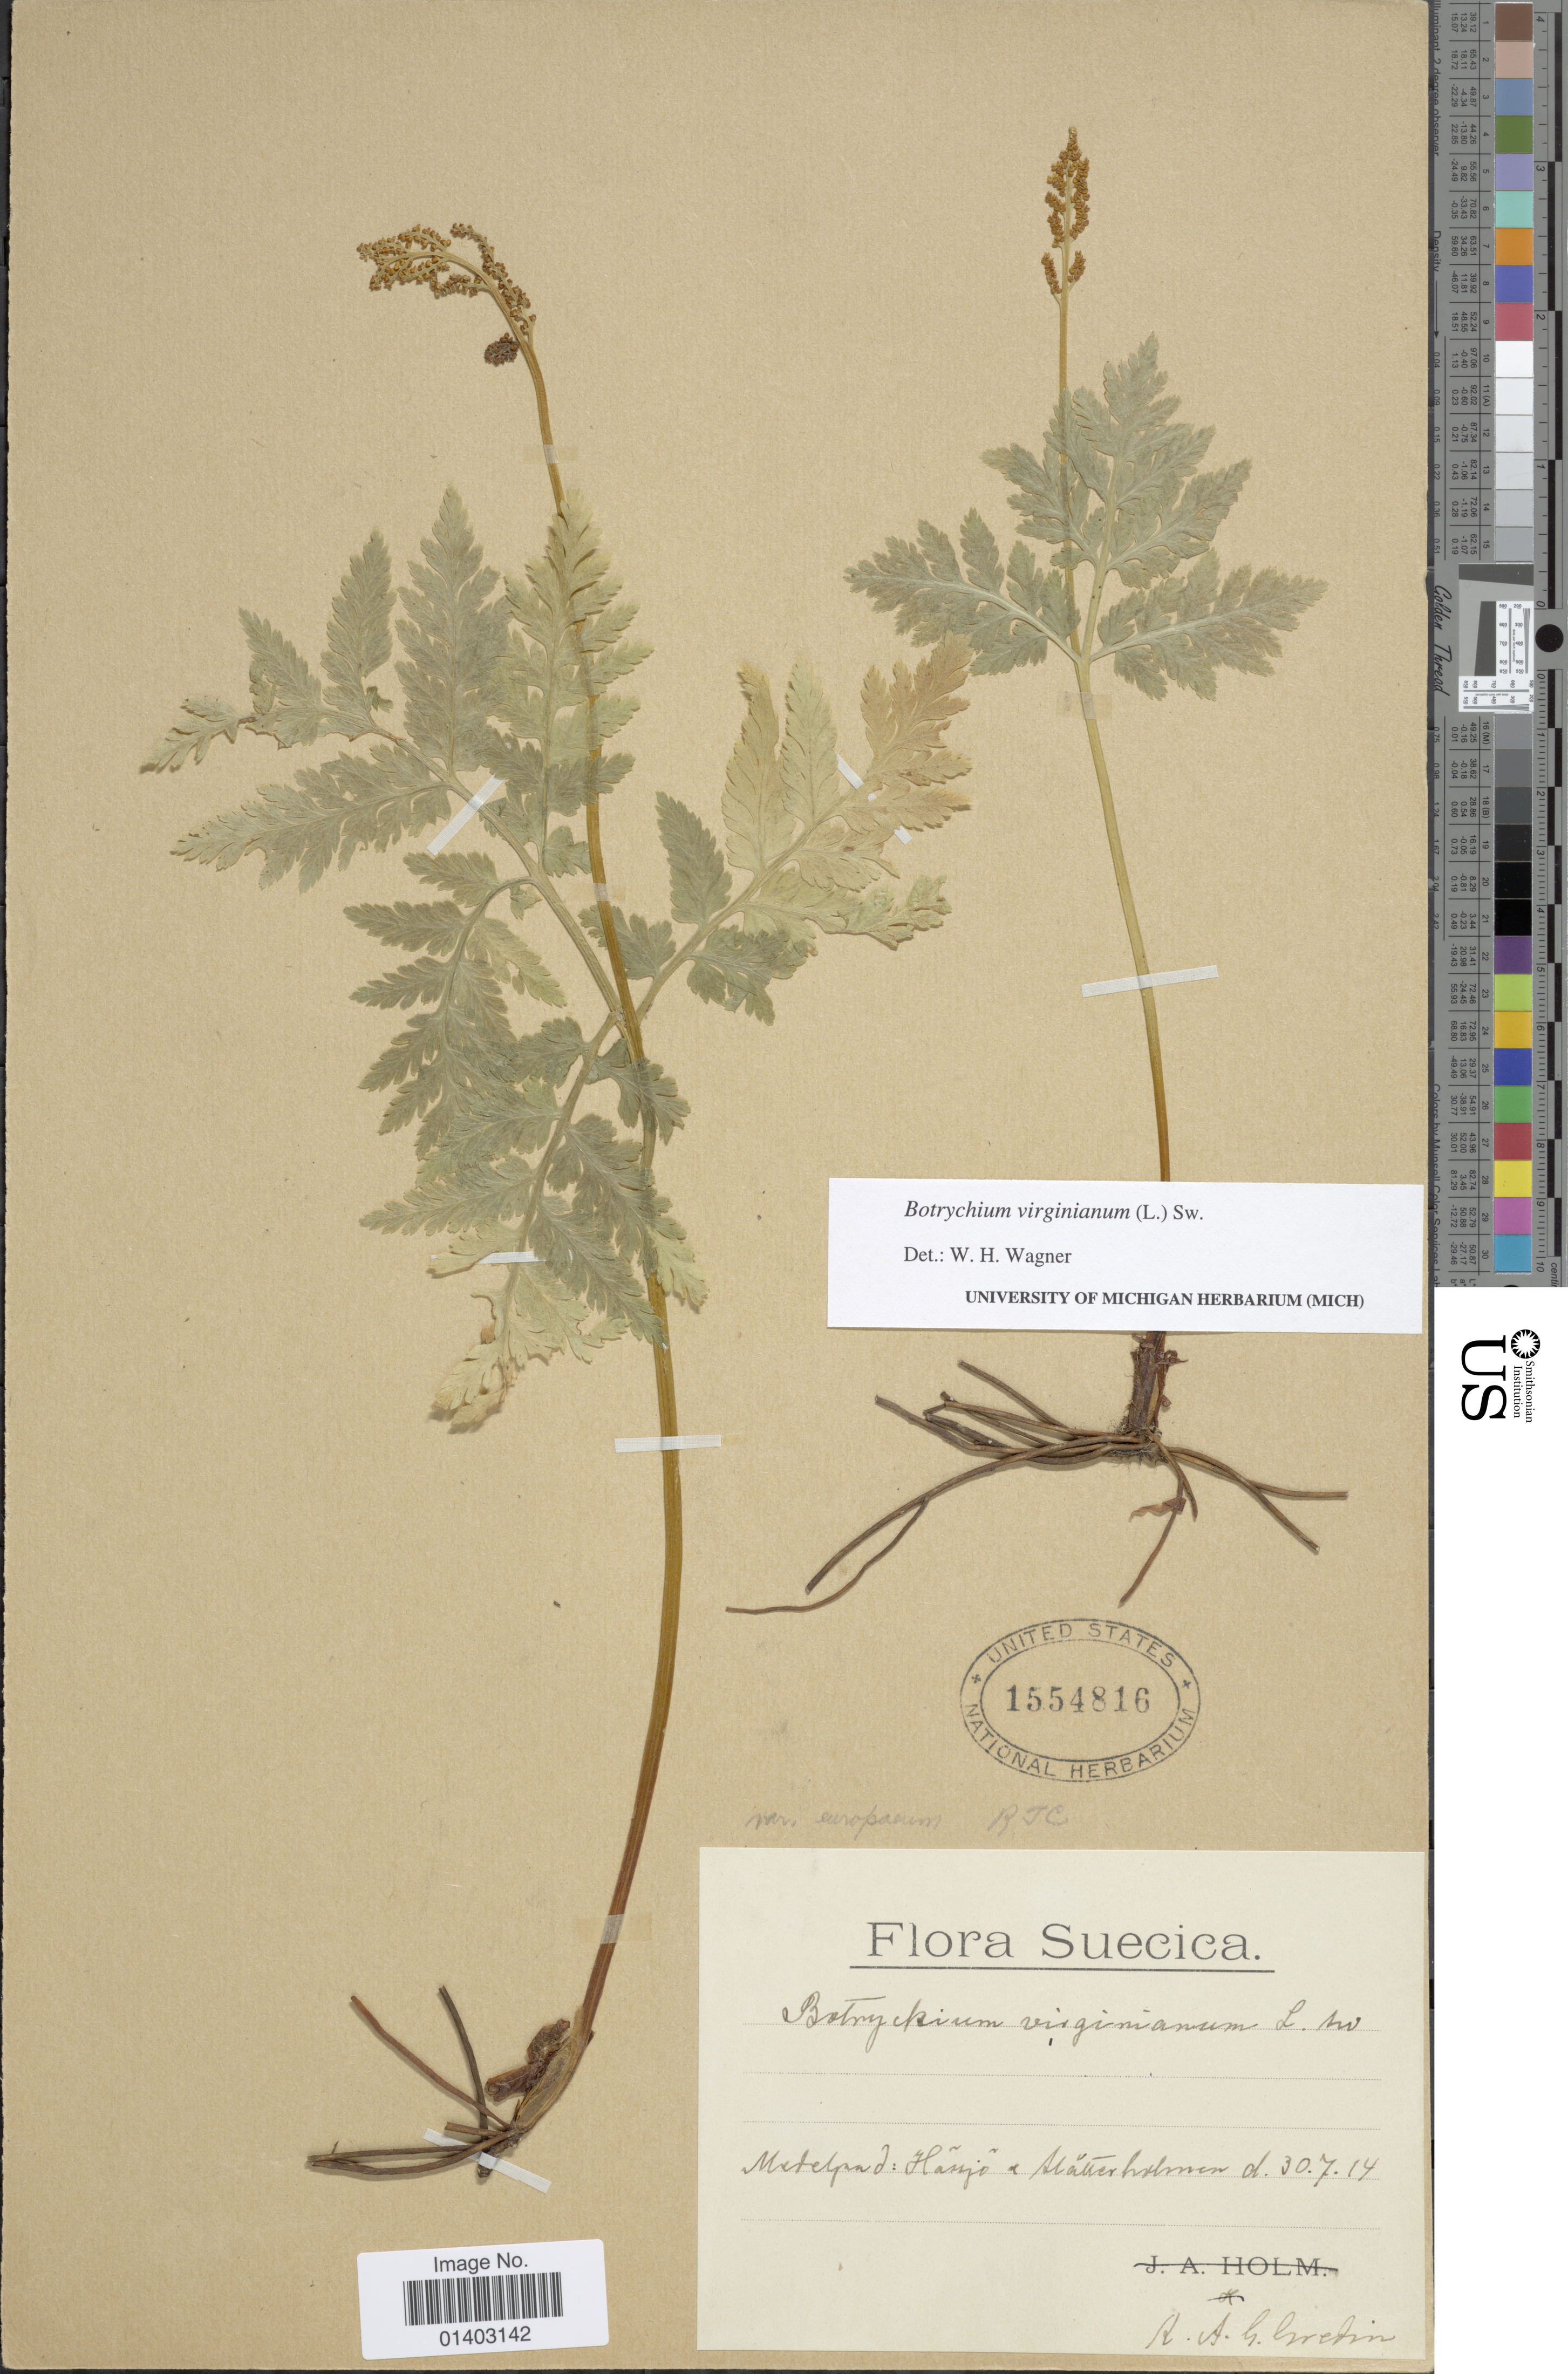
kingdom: Plantae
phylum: Tracheophyta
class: Polypodiopsida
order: Ophioglossales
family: Ophioglossaceae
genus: Botrychium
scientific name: Botrychium virginianum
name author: (L.) Sw.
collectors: K. Gredin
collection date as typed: Transcribed d/m/y: 30/7/14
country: Sweden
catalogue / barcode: US 1554816